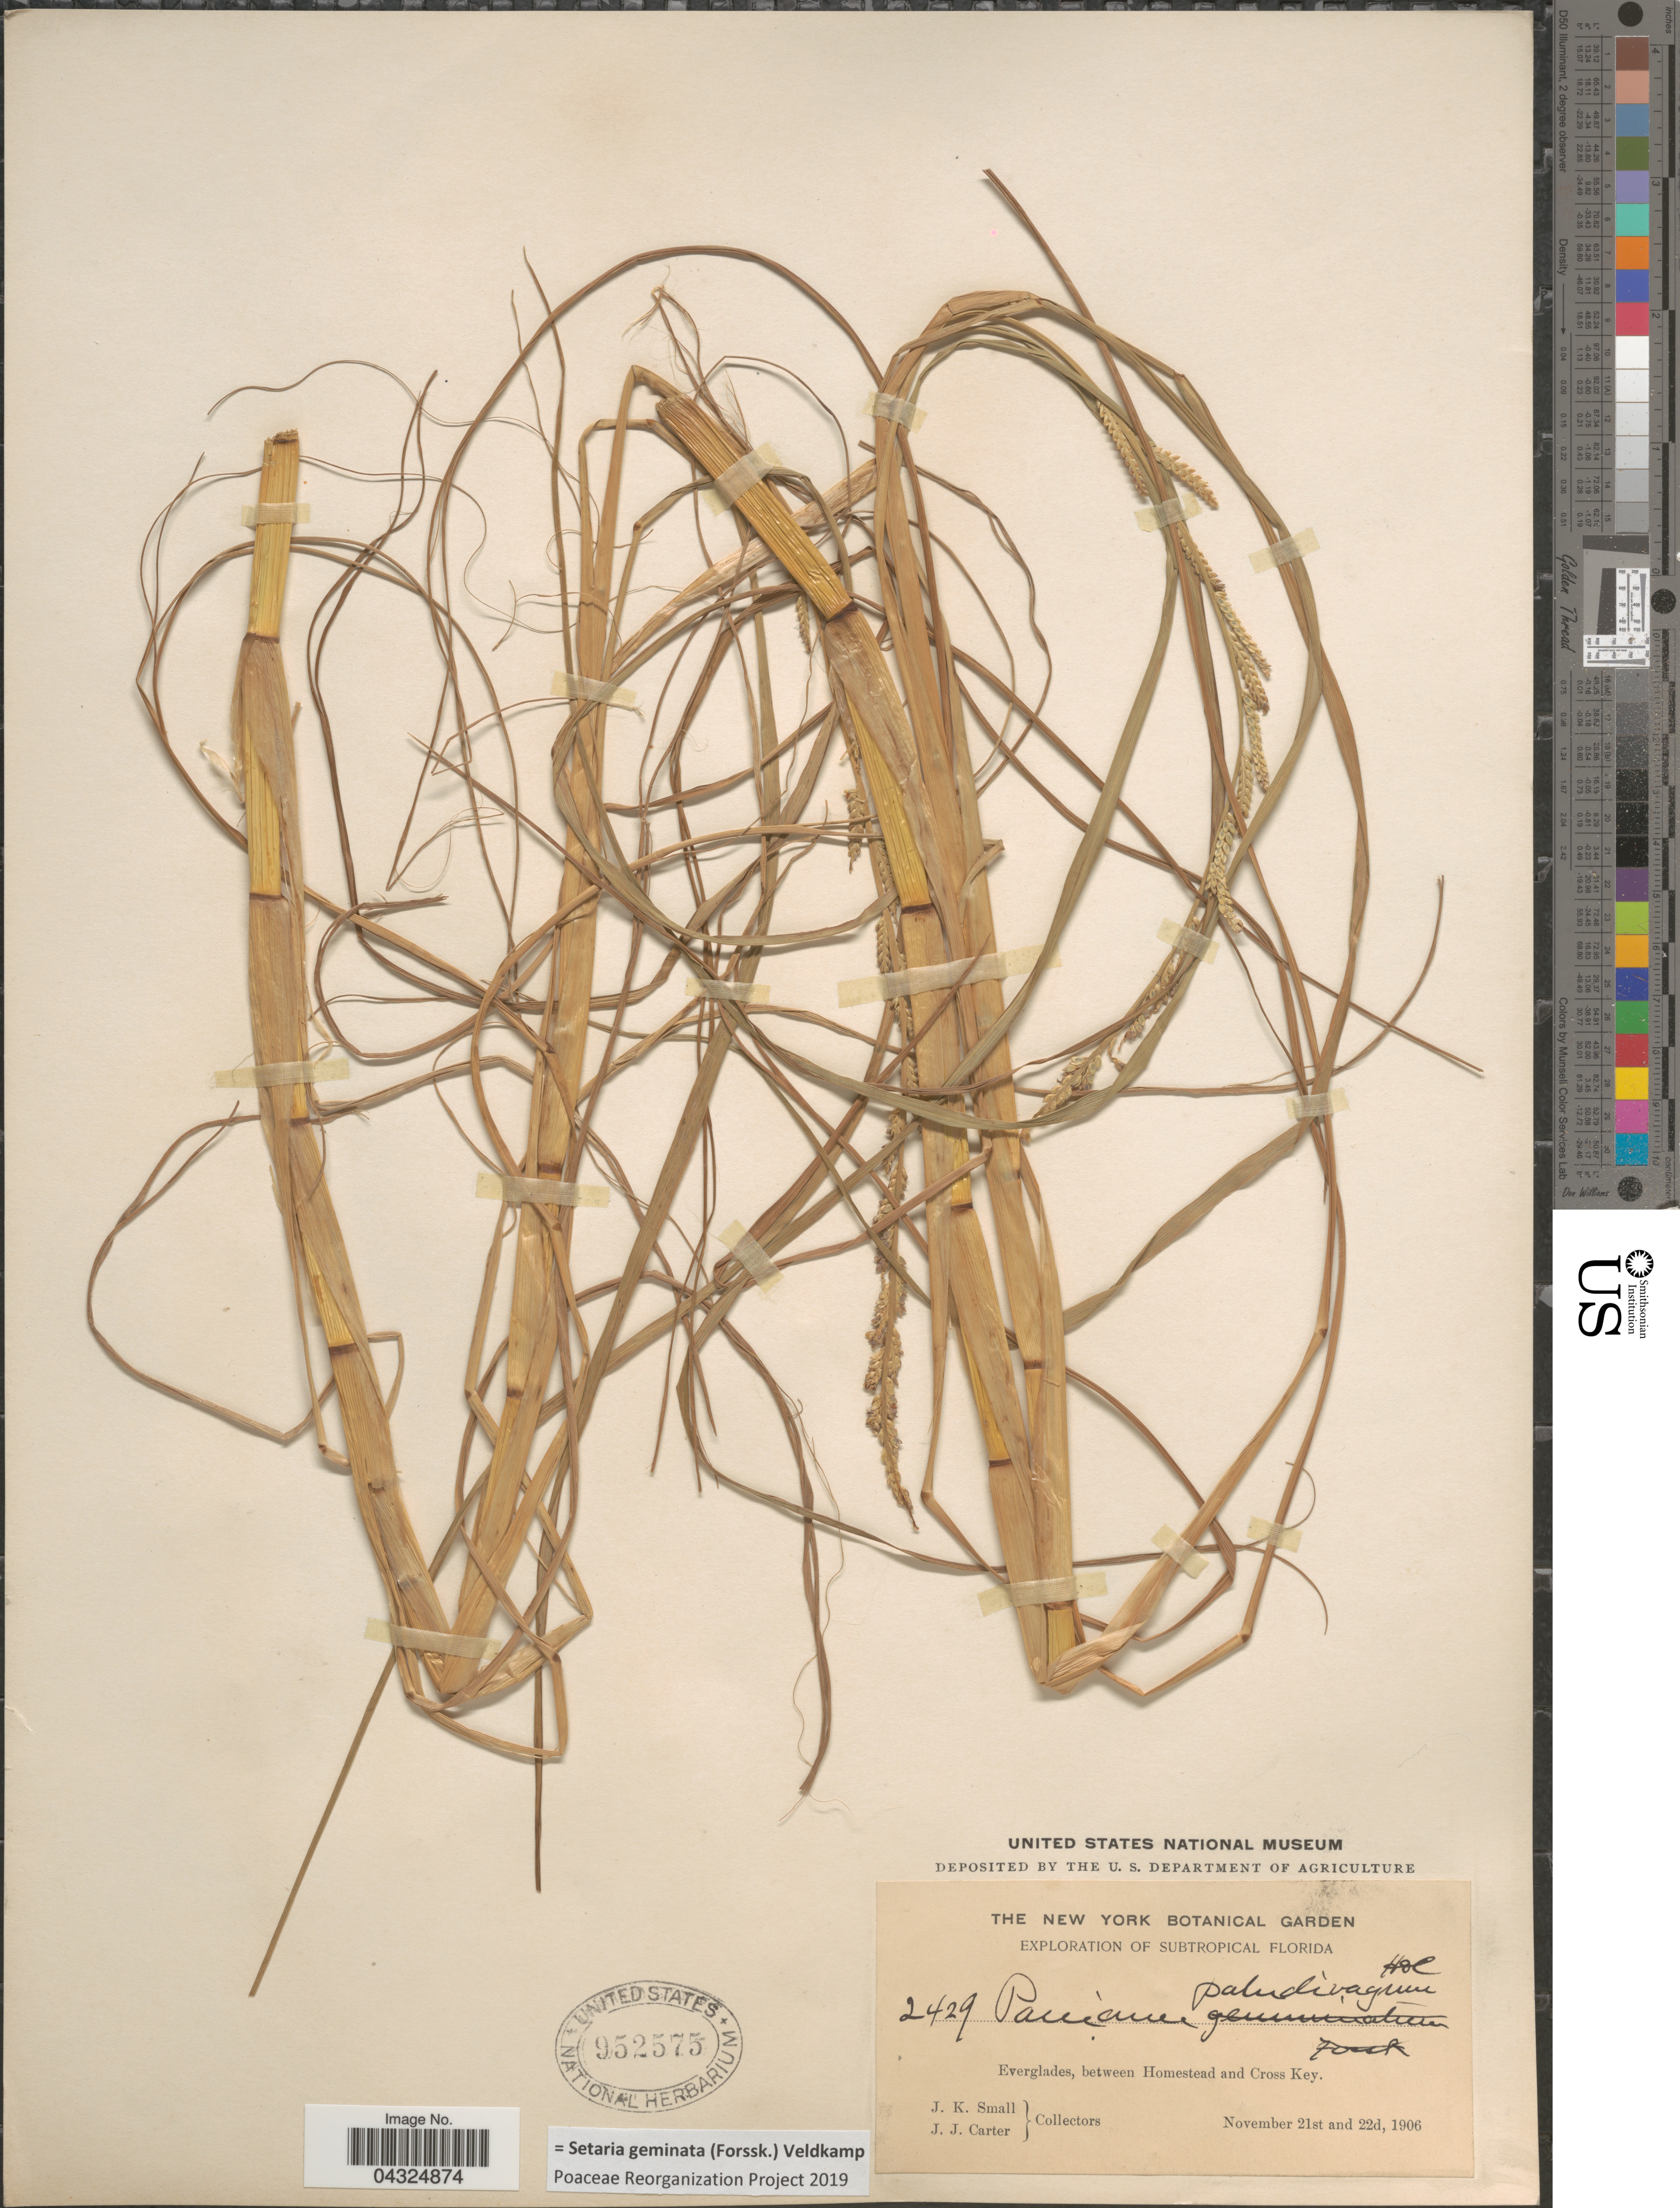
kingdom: Plantae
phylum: Tracheophyta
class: Liliopsida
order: Poales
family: Poaceae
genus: Setaria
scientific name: Setaria geminata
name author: (Forssk.) Veldkamp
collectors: J. K. Small & J. Carter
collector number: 2429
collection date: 1906-11-21/1906-11-22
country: United States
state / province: Florida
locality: Exploration of Subtropical Florida. Everglades, between Homestead and Cross Key.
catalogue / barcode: US 952575